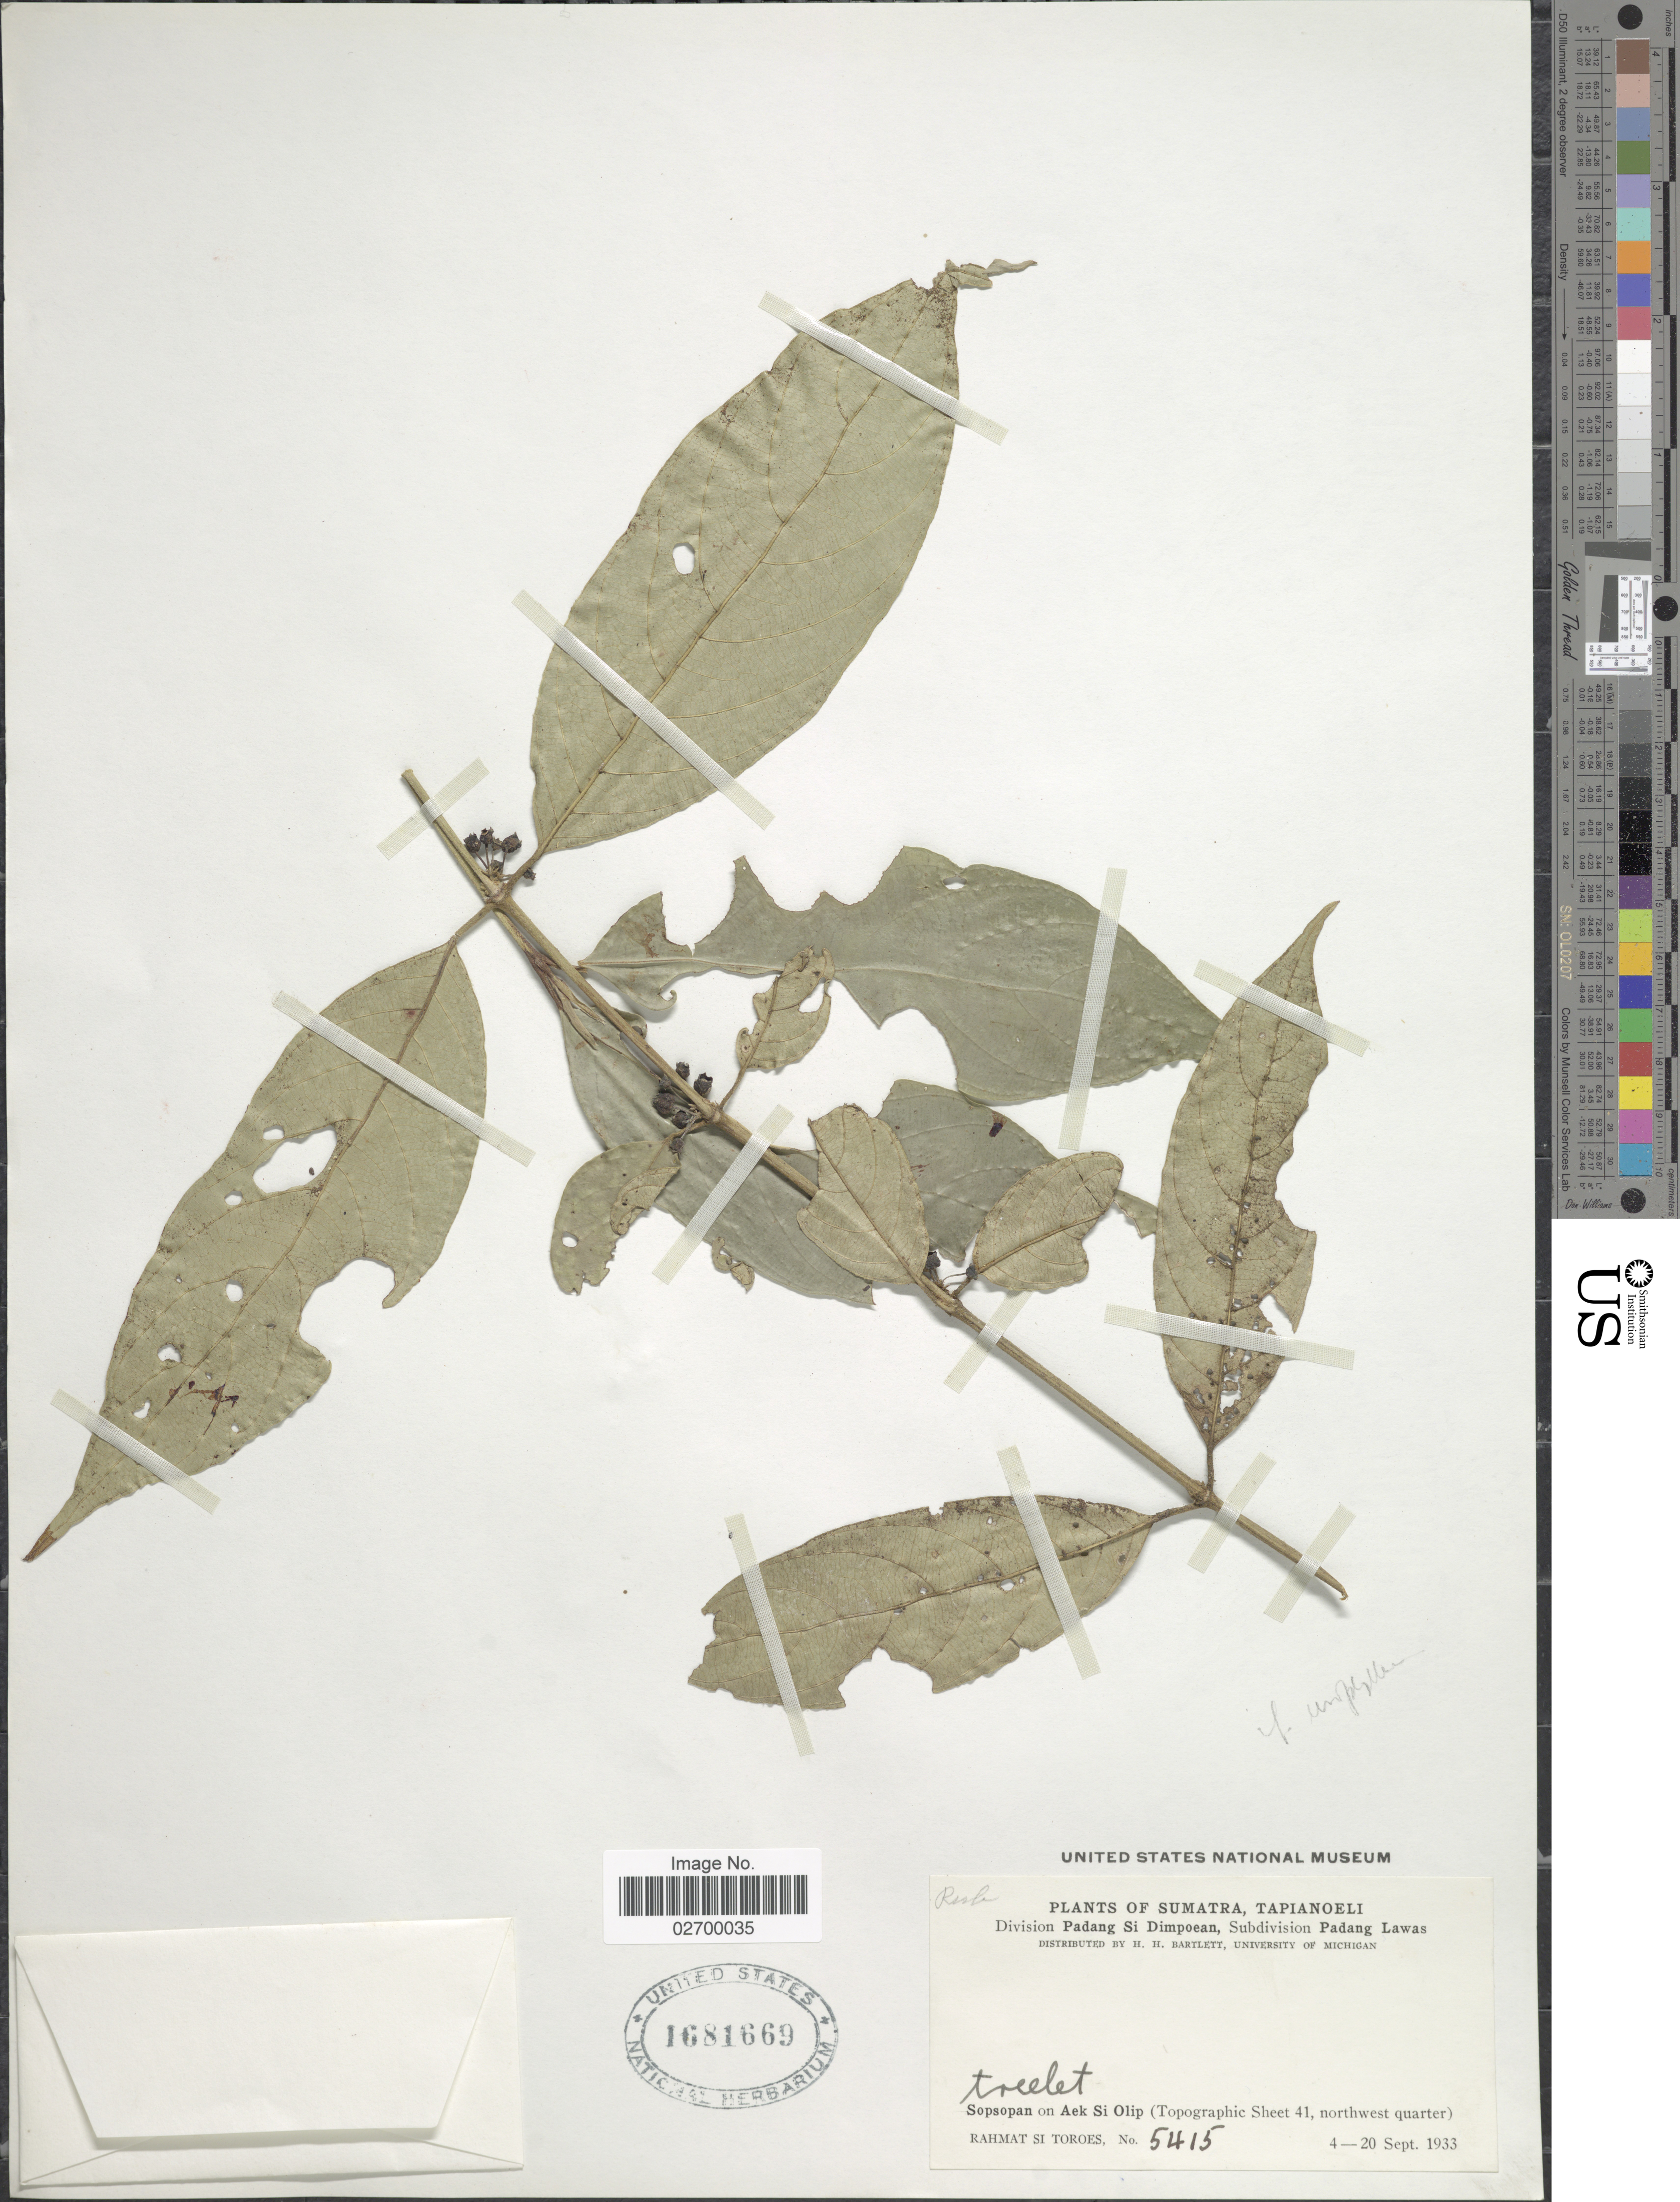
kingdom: Plantae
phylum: Tracheophyta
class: Magnoliopsida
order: Gentianales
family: Rubiaceae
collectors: Rahmat Si Boeea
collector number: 5415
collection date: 1933-09-04/1933-09-20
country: Indonesia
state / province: Sumatra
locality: Tapianoeli. Division Padang Si Dimpoean, Sibdisvision Padang Lawas. Sopsopan on Aek Si Olip (Topographic Sheet 41, northwest quarter)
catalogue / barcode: US 1681669